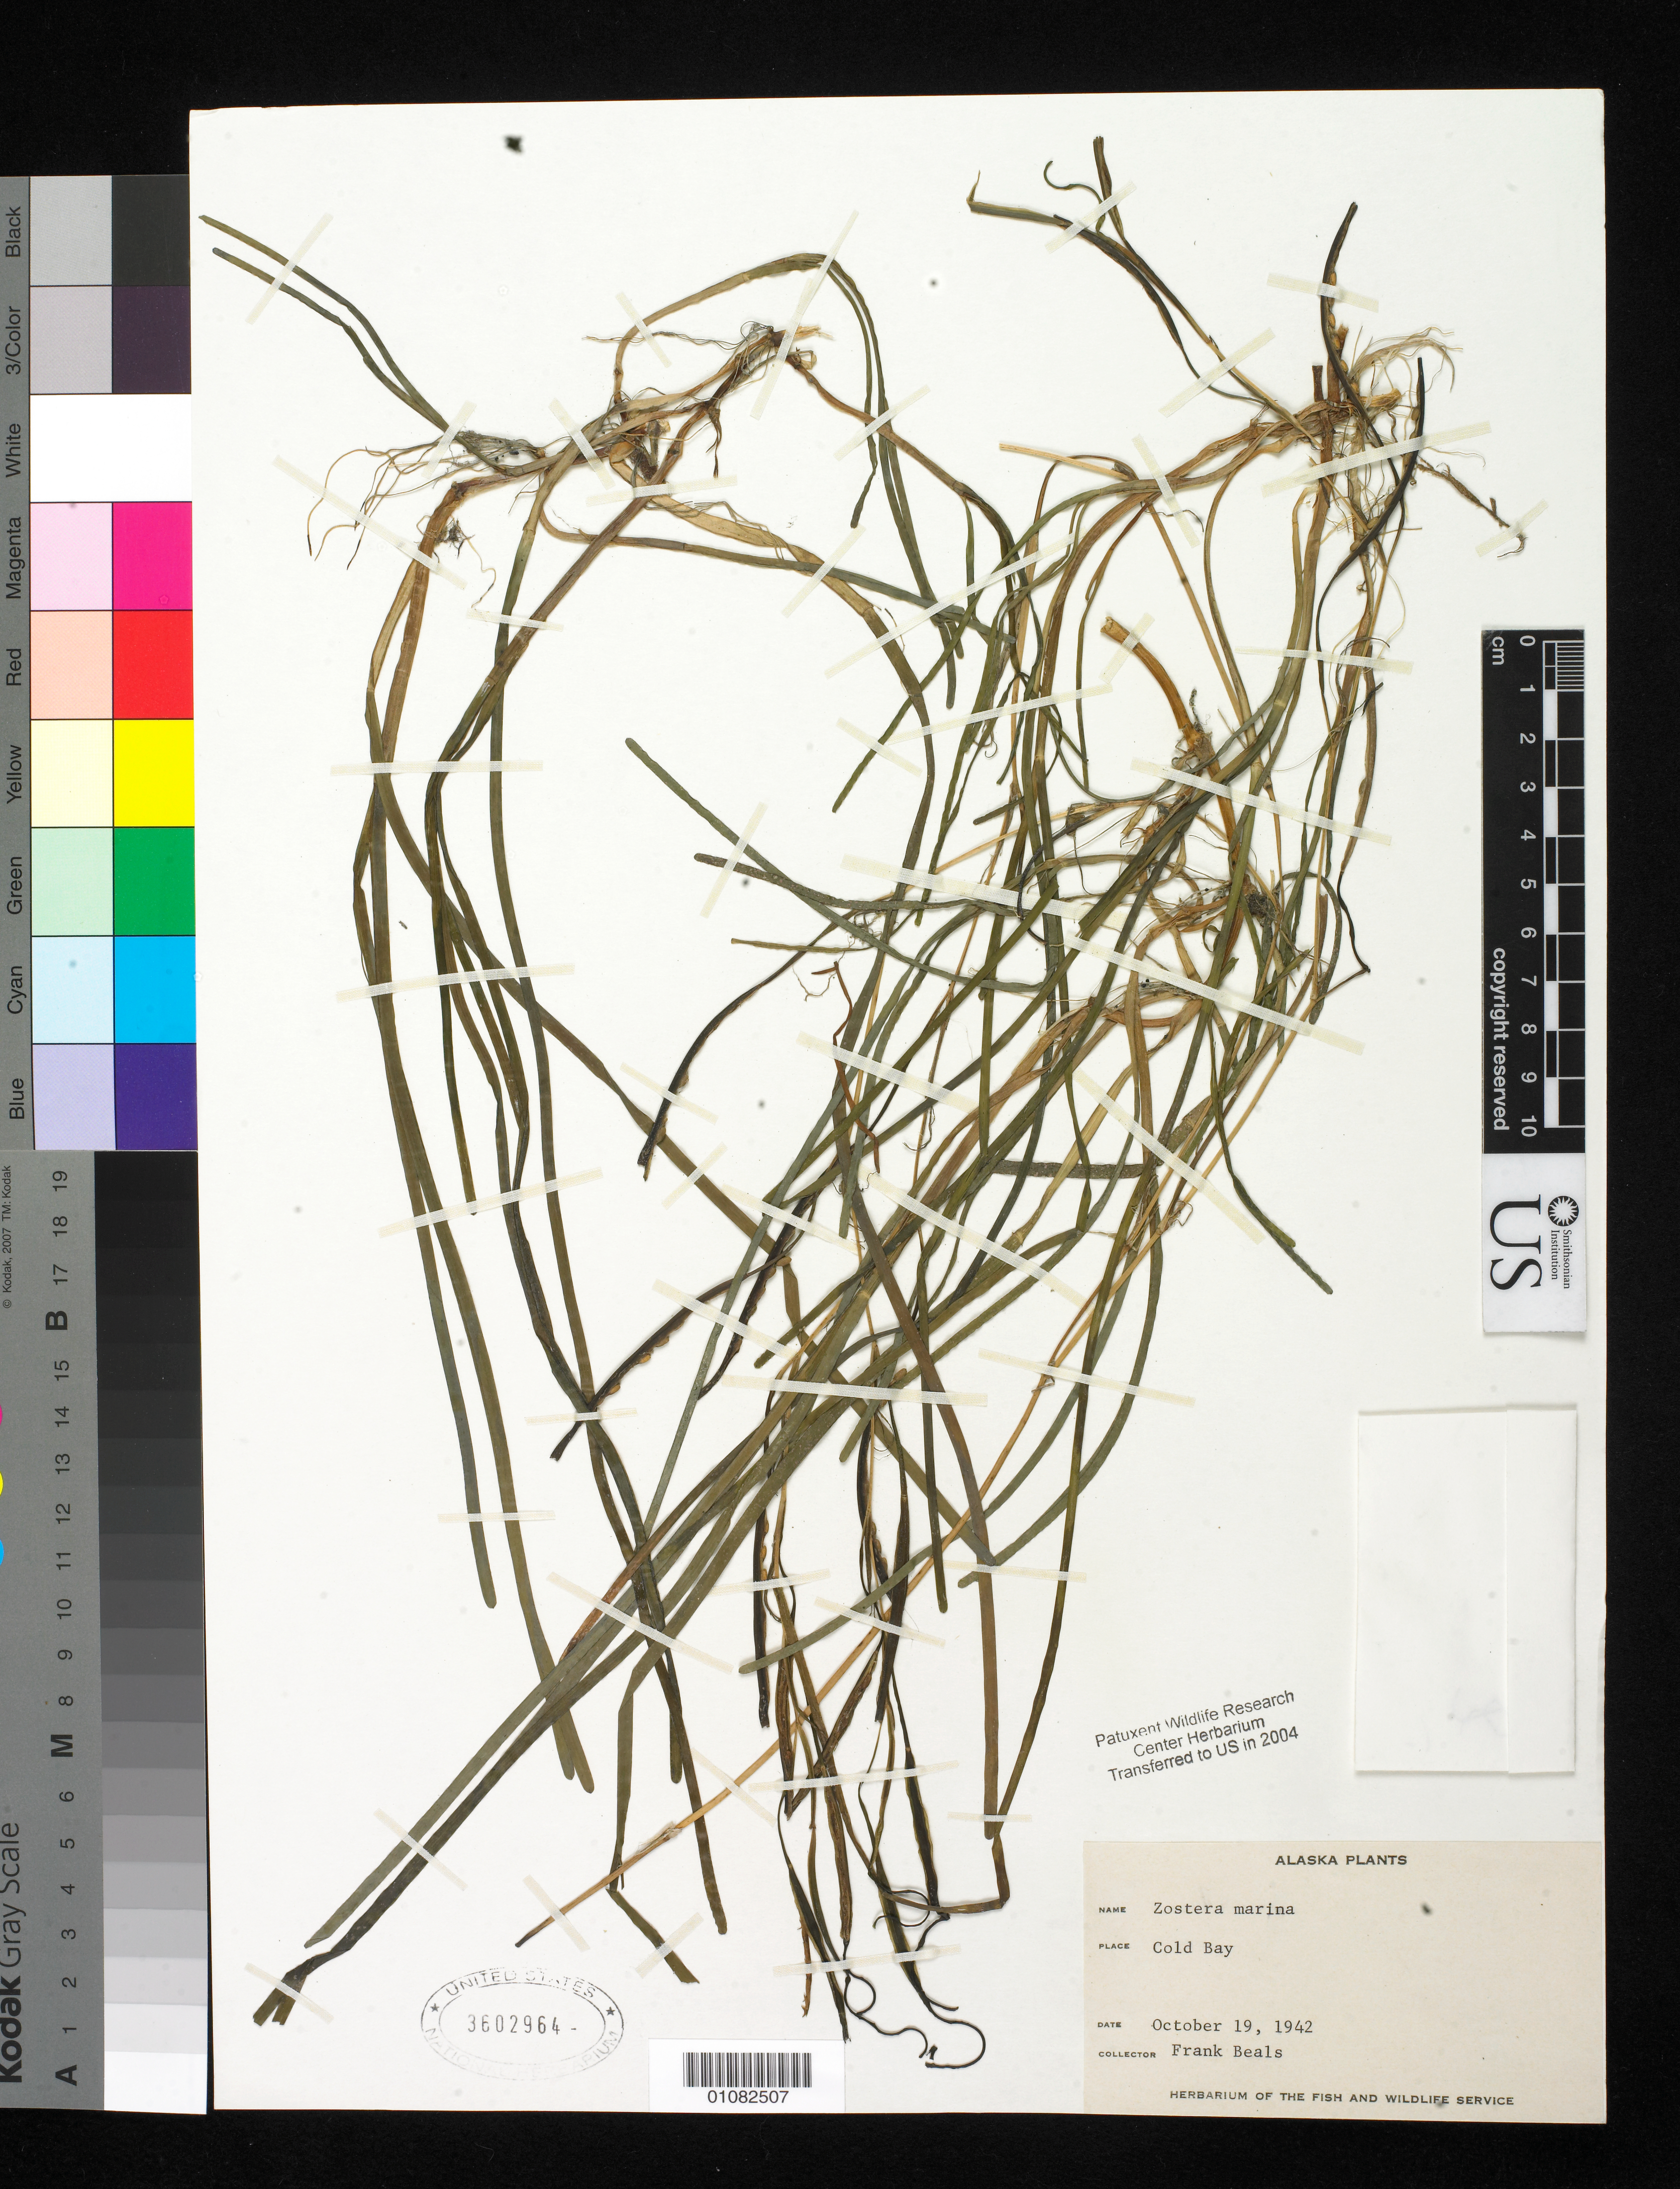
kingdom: Plantae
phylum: Tracheophyta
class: Liliopsida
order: Alismatales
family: Zosteraceae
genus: Zostera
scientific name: Zostera marina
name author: L.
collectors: F. Beals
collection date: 1942-10-19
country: United States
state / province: Alaska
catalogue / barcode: US 3602964